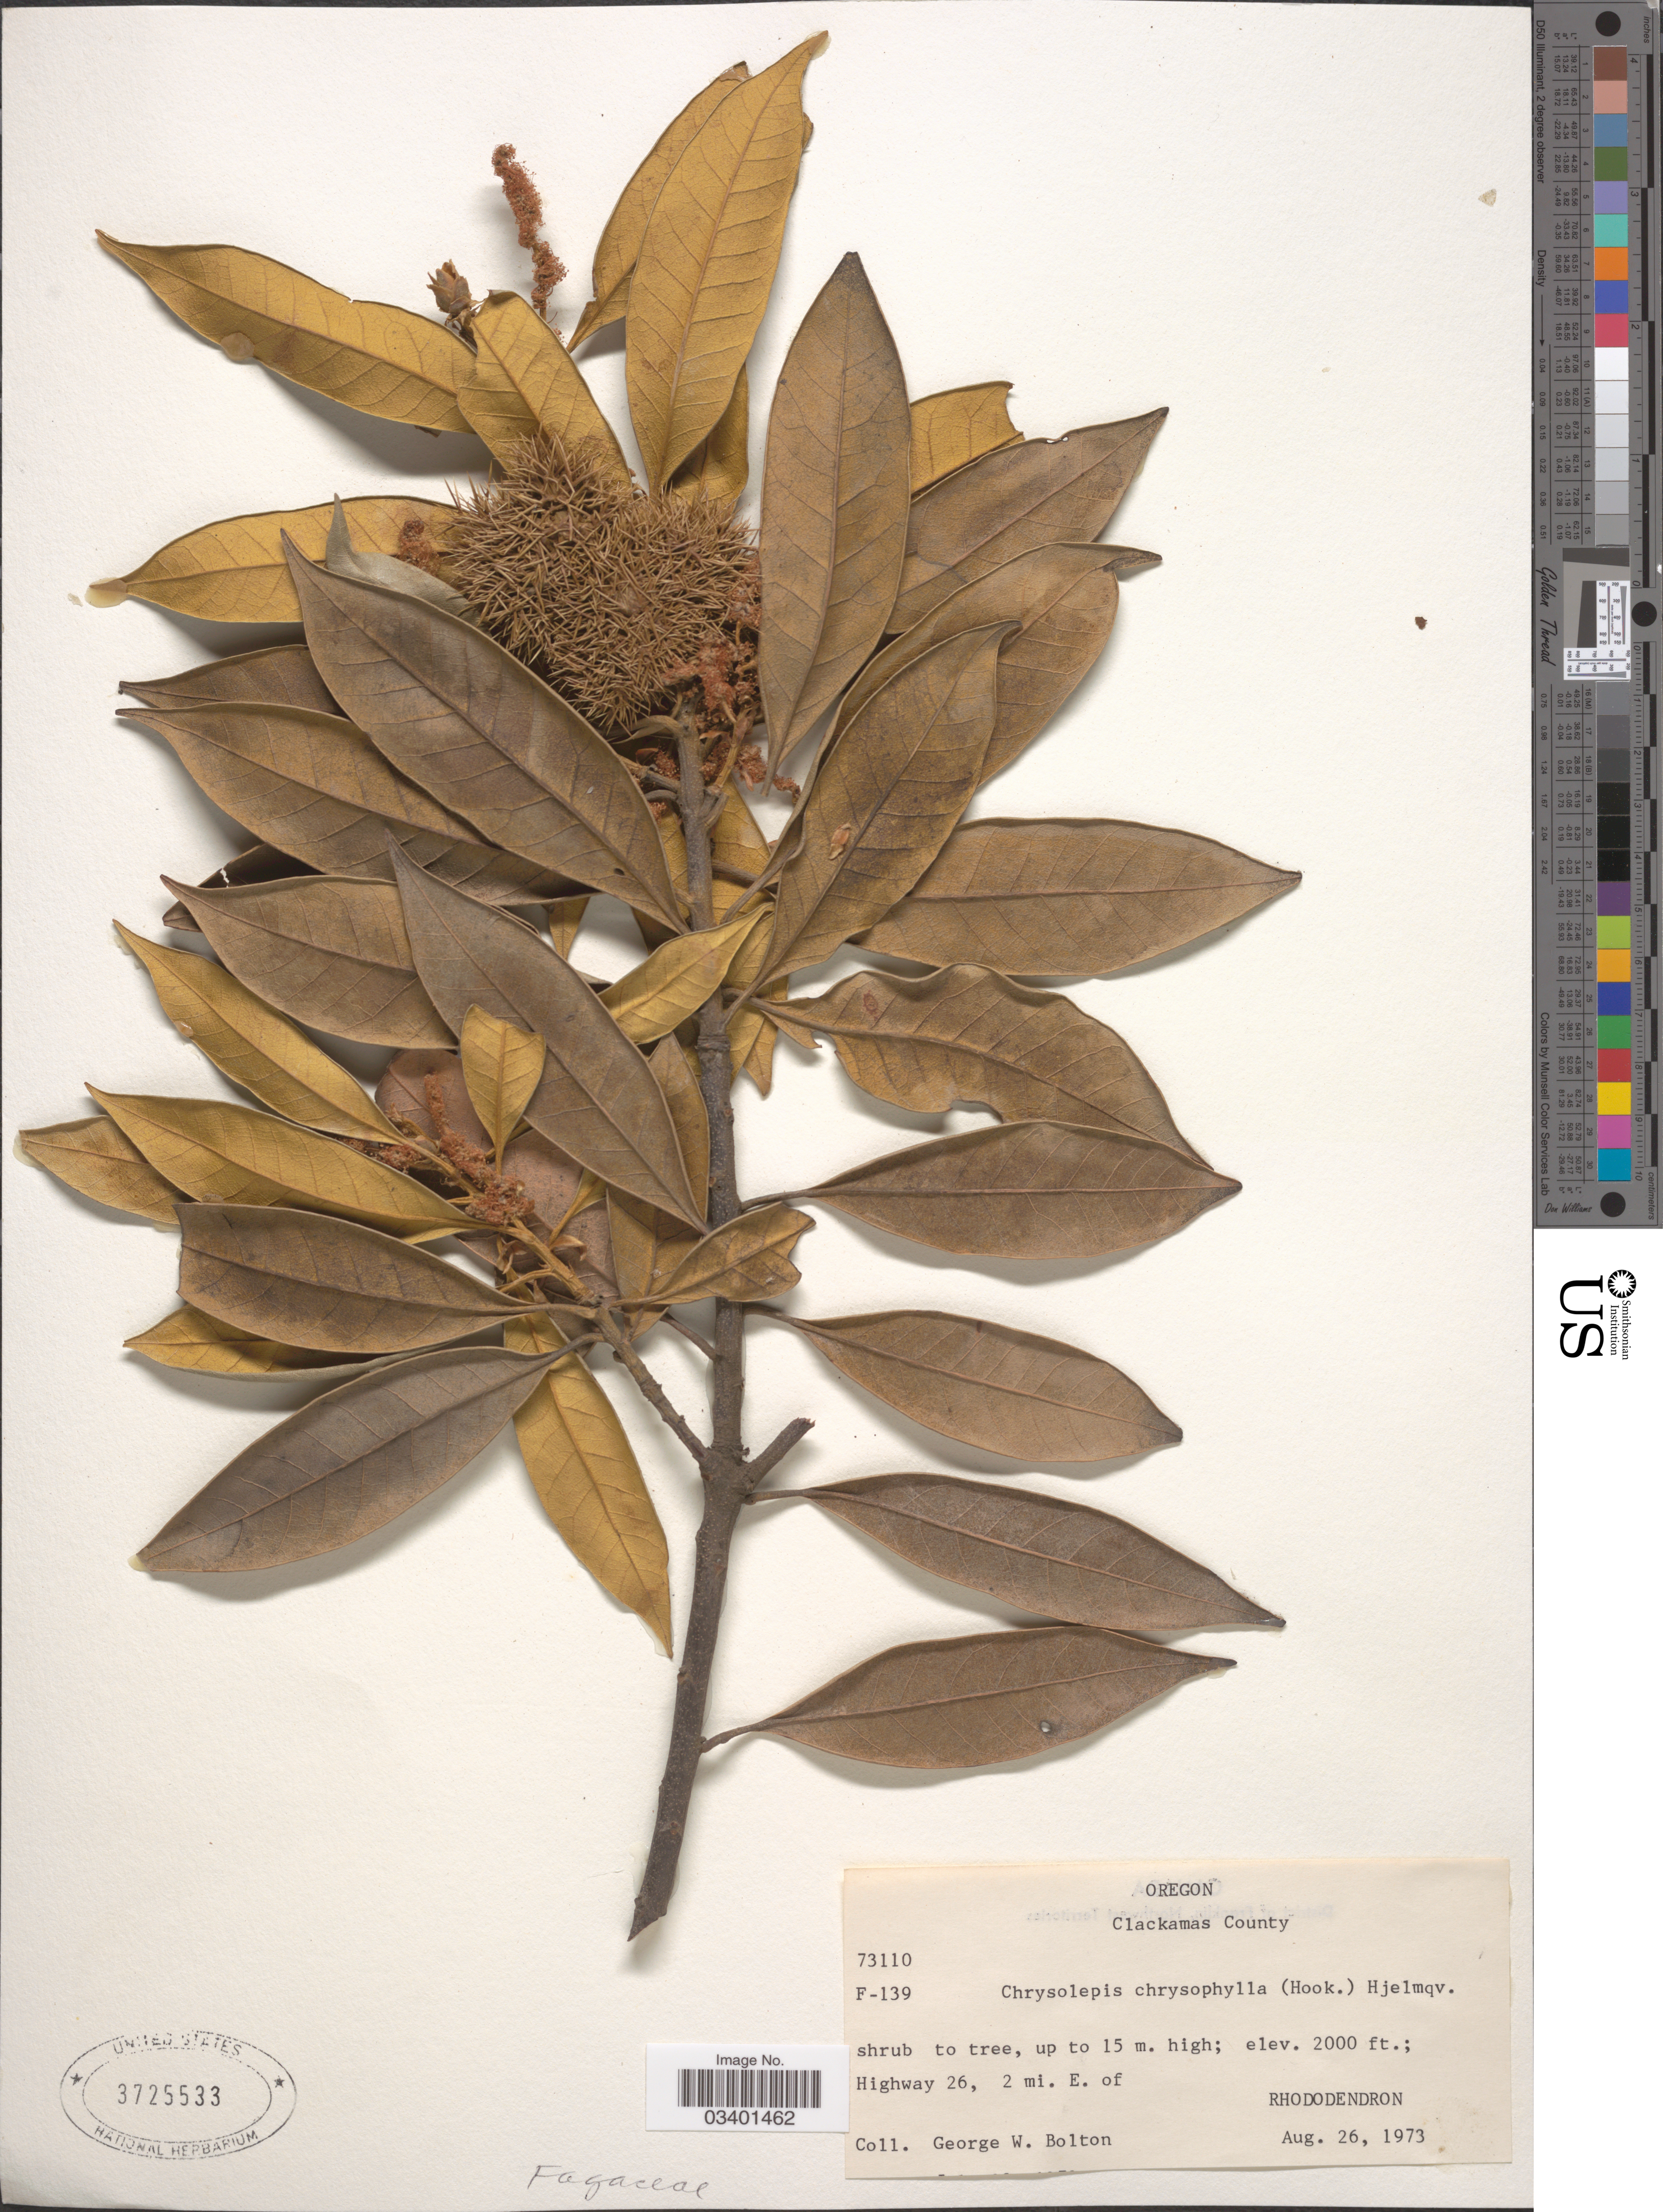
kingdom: Plantae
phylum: Tracheophyta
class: Magnoliopsida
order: Fagales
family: Fagaceae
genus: Chrysolepis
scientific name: Chrysolepis chrysophylla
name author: (Douglas ex Hook.) Hjelmq.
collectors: G. Bolton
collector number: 73110/F-139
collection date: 1973-08-26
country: United States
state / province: Oregon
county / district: Clackamas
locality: Clackamas County. Highway 26, 2 mi. E. of Rhododendron.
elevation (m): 610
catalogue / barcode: US 3725533